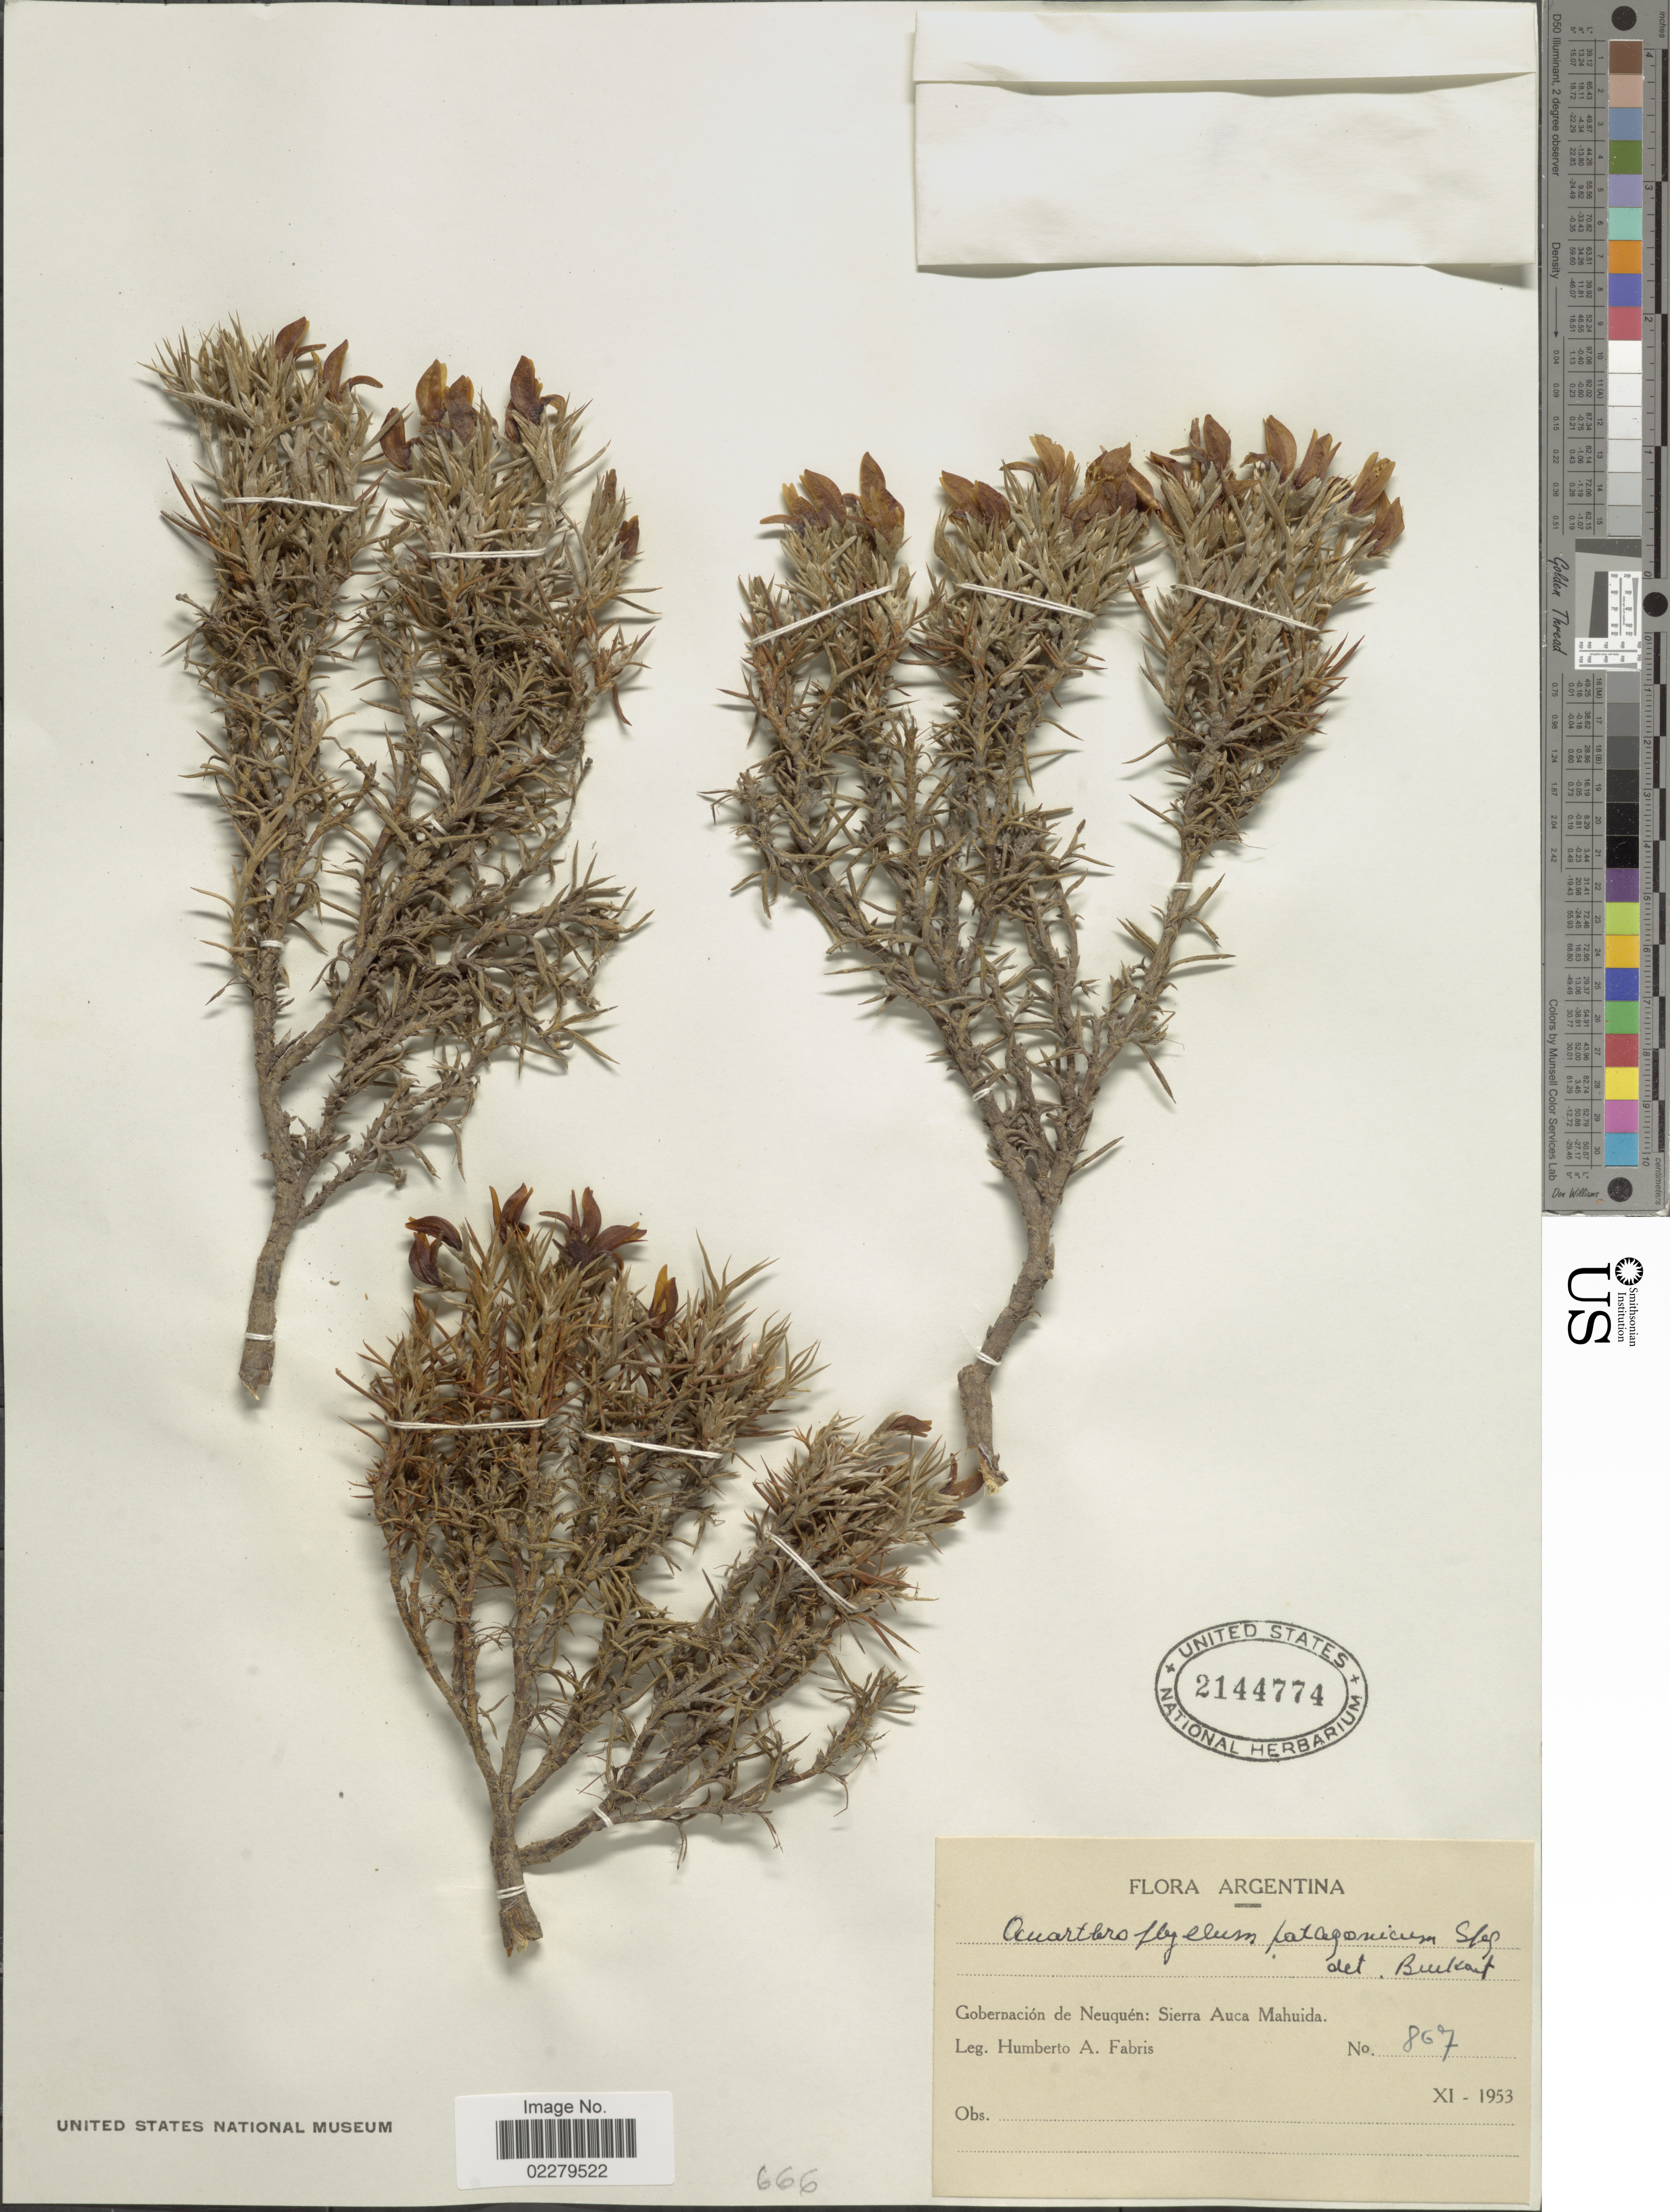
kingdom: Plantae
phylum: Tracheophyta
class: Magnoliopsida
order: Fabales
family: Fabaceae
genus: Anarthrophyllum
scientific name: Anarthrophyllum patagonicum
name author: Speg.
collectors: H. A. Fabris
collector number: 807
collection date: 1953-11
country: Argentina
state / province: Neuquen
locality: Gobernacion de Neuqeun: Sierra Auca Mahuida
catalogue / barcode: US 2144774